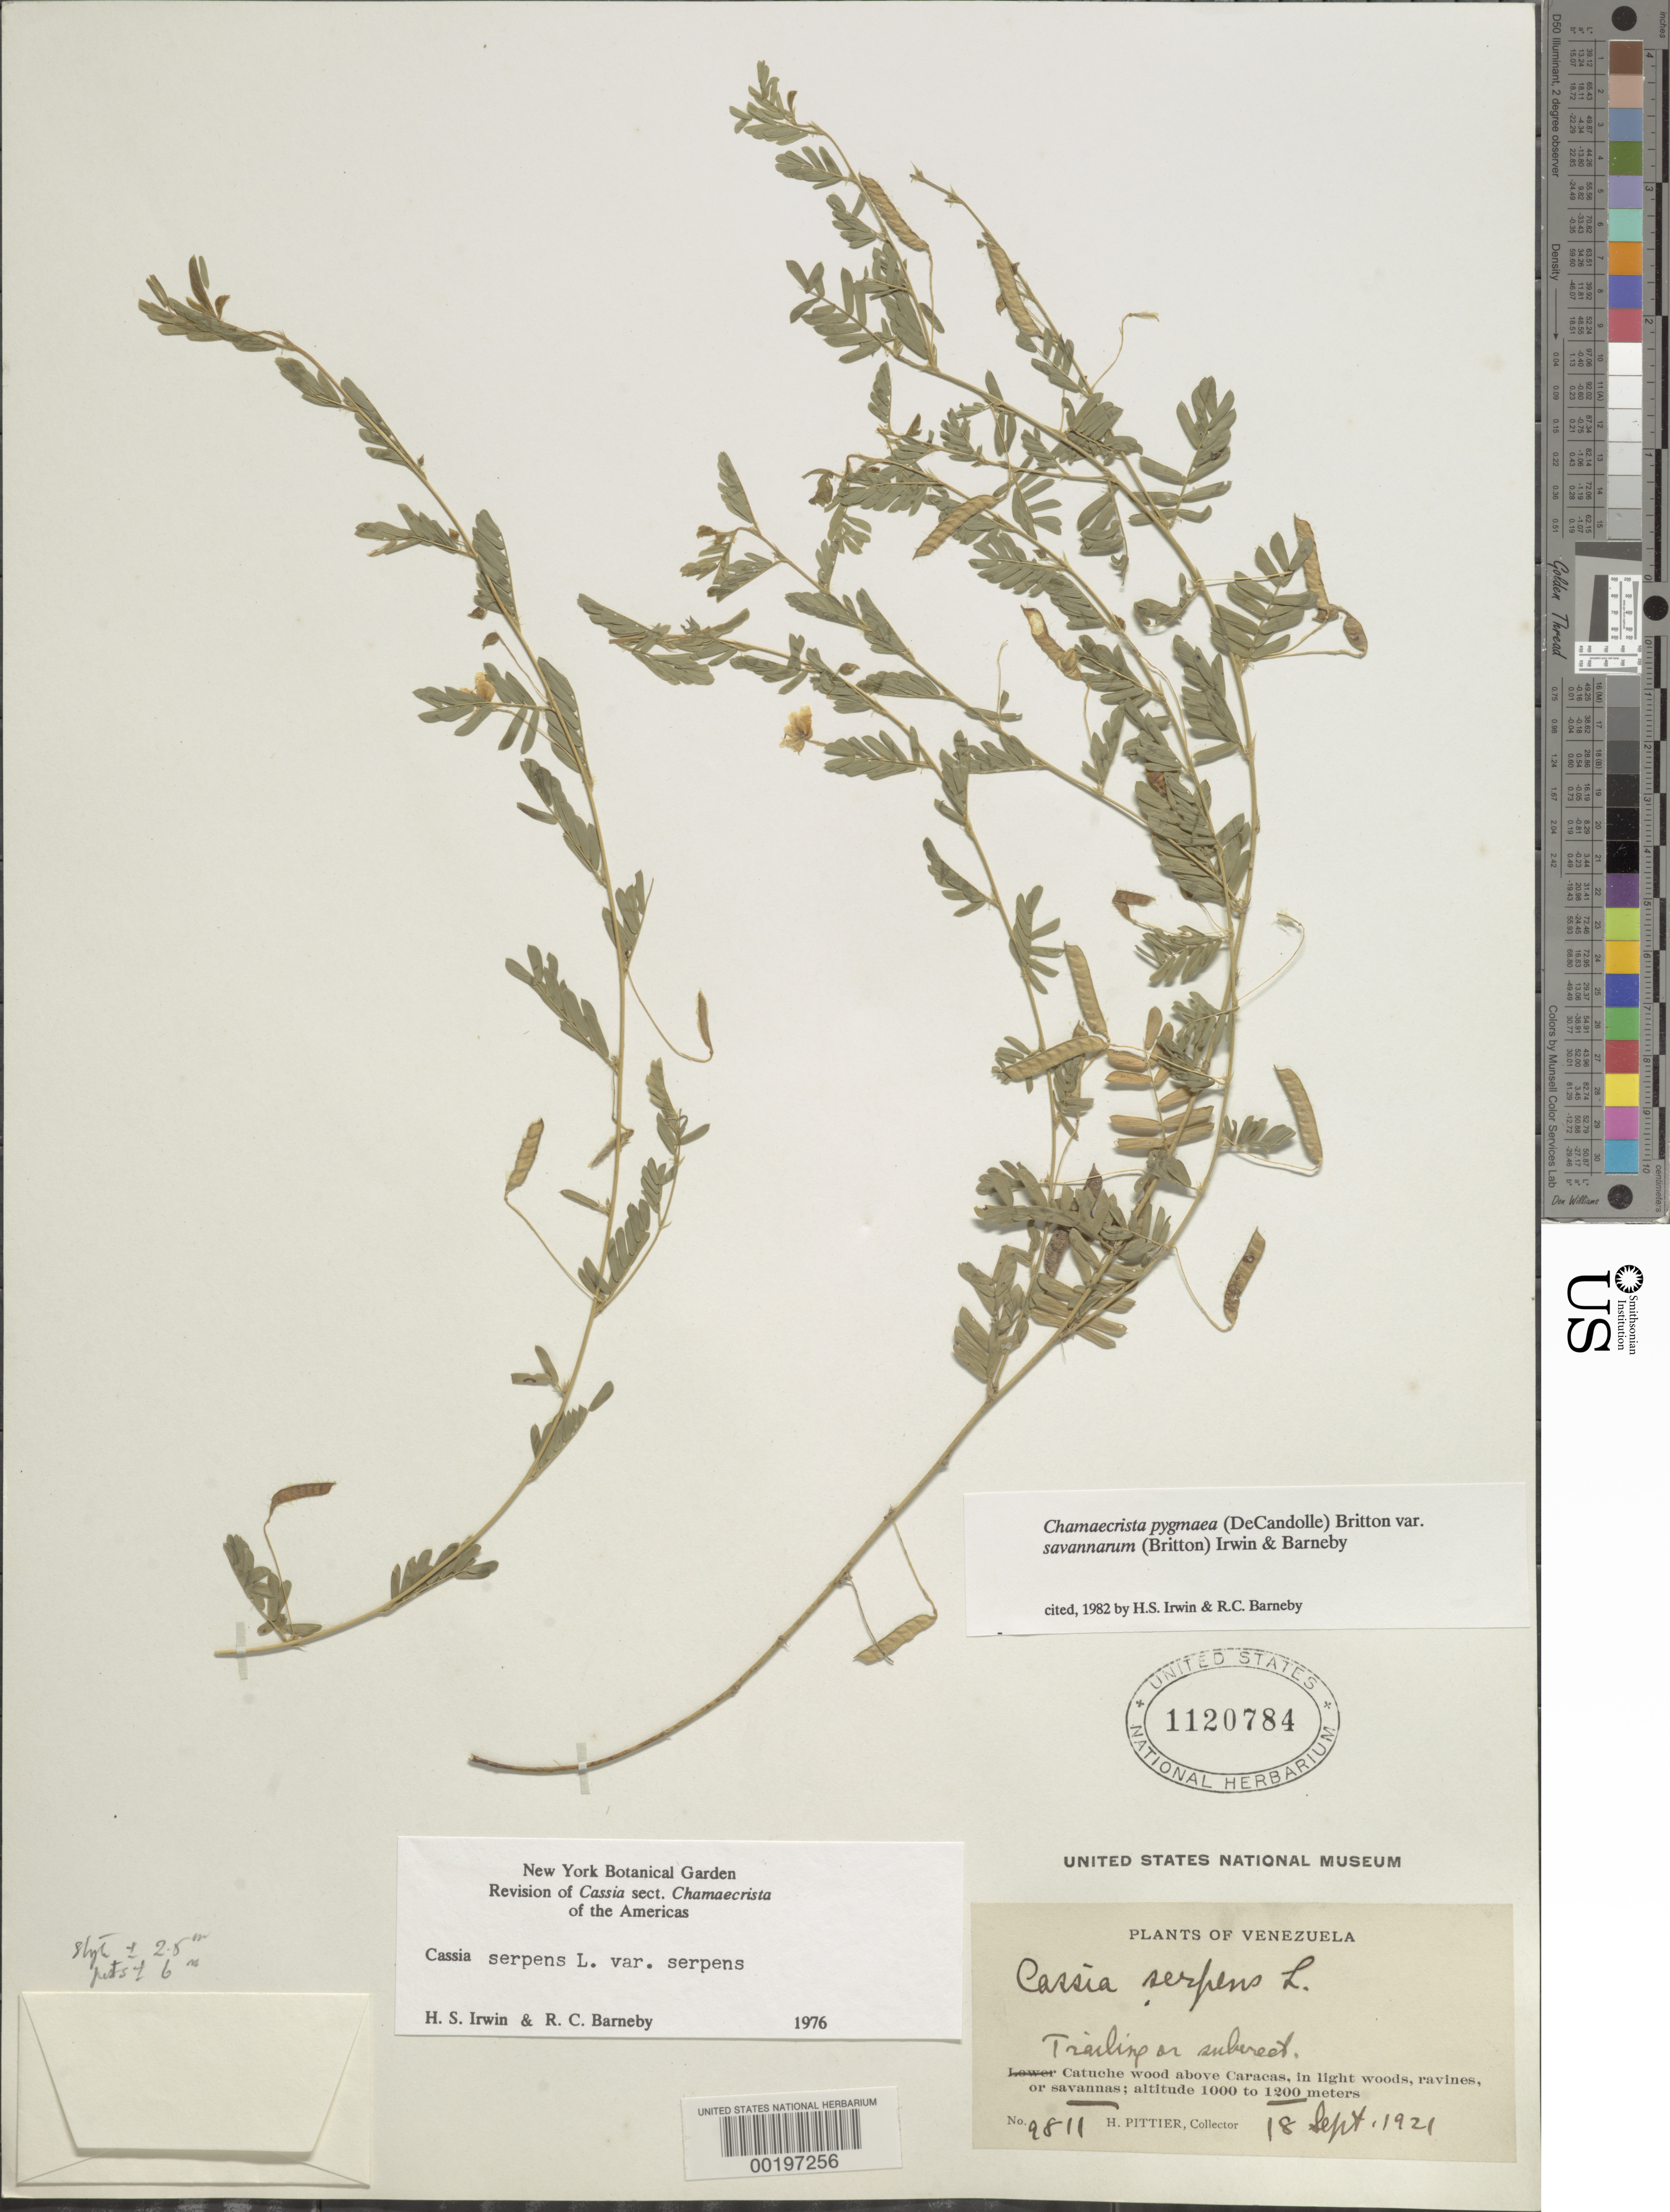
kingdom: Plantae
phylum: Tracheophyta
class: Magnoliopsida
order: Fabales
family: Fabaceae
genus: Chamaecrista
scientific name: Chamaecrista pygmaea var. savannarum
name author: (Britton) H.S. Irwin & Barneby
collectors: H. F. Pittier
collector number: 9811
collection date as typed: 18 Sep 1921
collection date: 1921-09-18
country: Venezuela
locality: Catuche wood above caracas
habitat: Savannas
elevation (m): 1200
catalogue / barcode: US 1120784